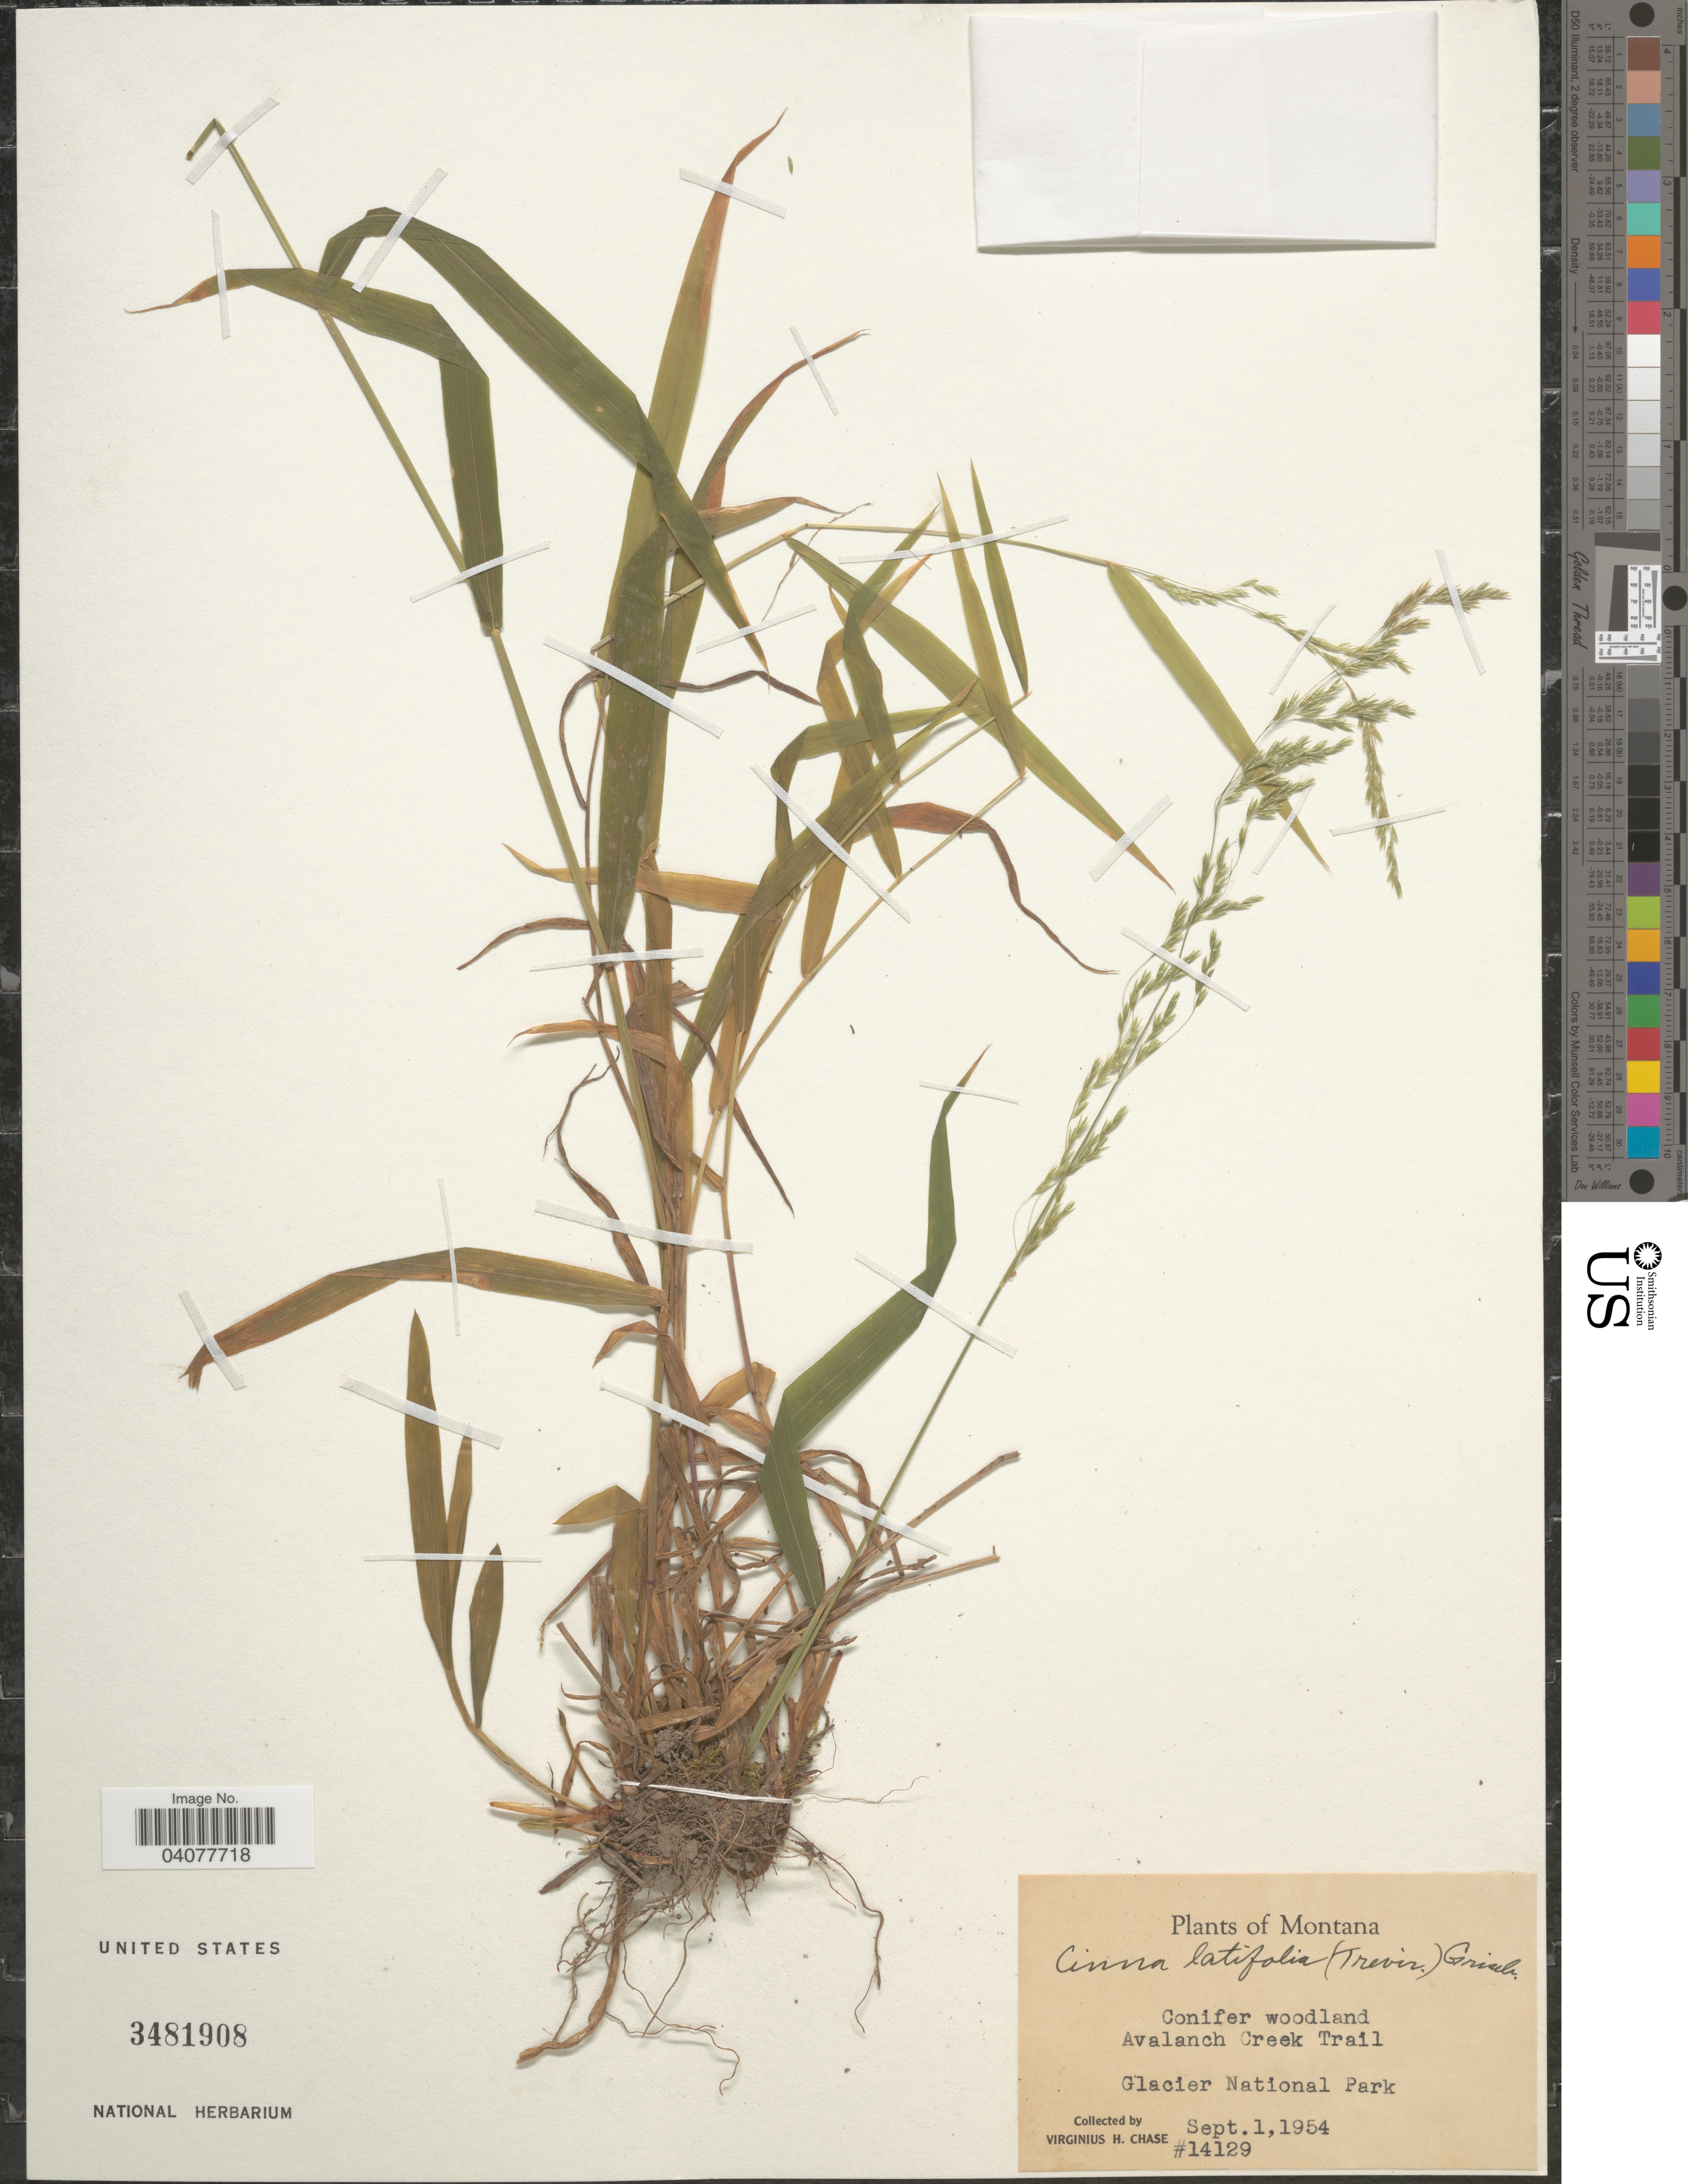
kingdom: Plantae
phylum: Tracheophyta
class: Liliopsida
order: Poales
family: Poaceae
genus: Cinna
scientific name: Cinna latifolia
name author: (Trevir. ex Goeppert) Griseb.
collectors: V. H. Chase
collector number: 14129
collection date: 1954-09-01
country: United States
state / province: Montana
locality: Conifer woodland. Avalanch Creek Trail. Glacier National Park.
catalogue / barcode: US 3481908